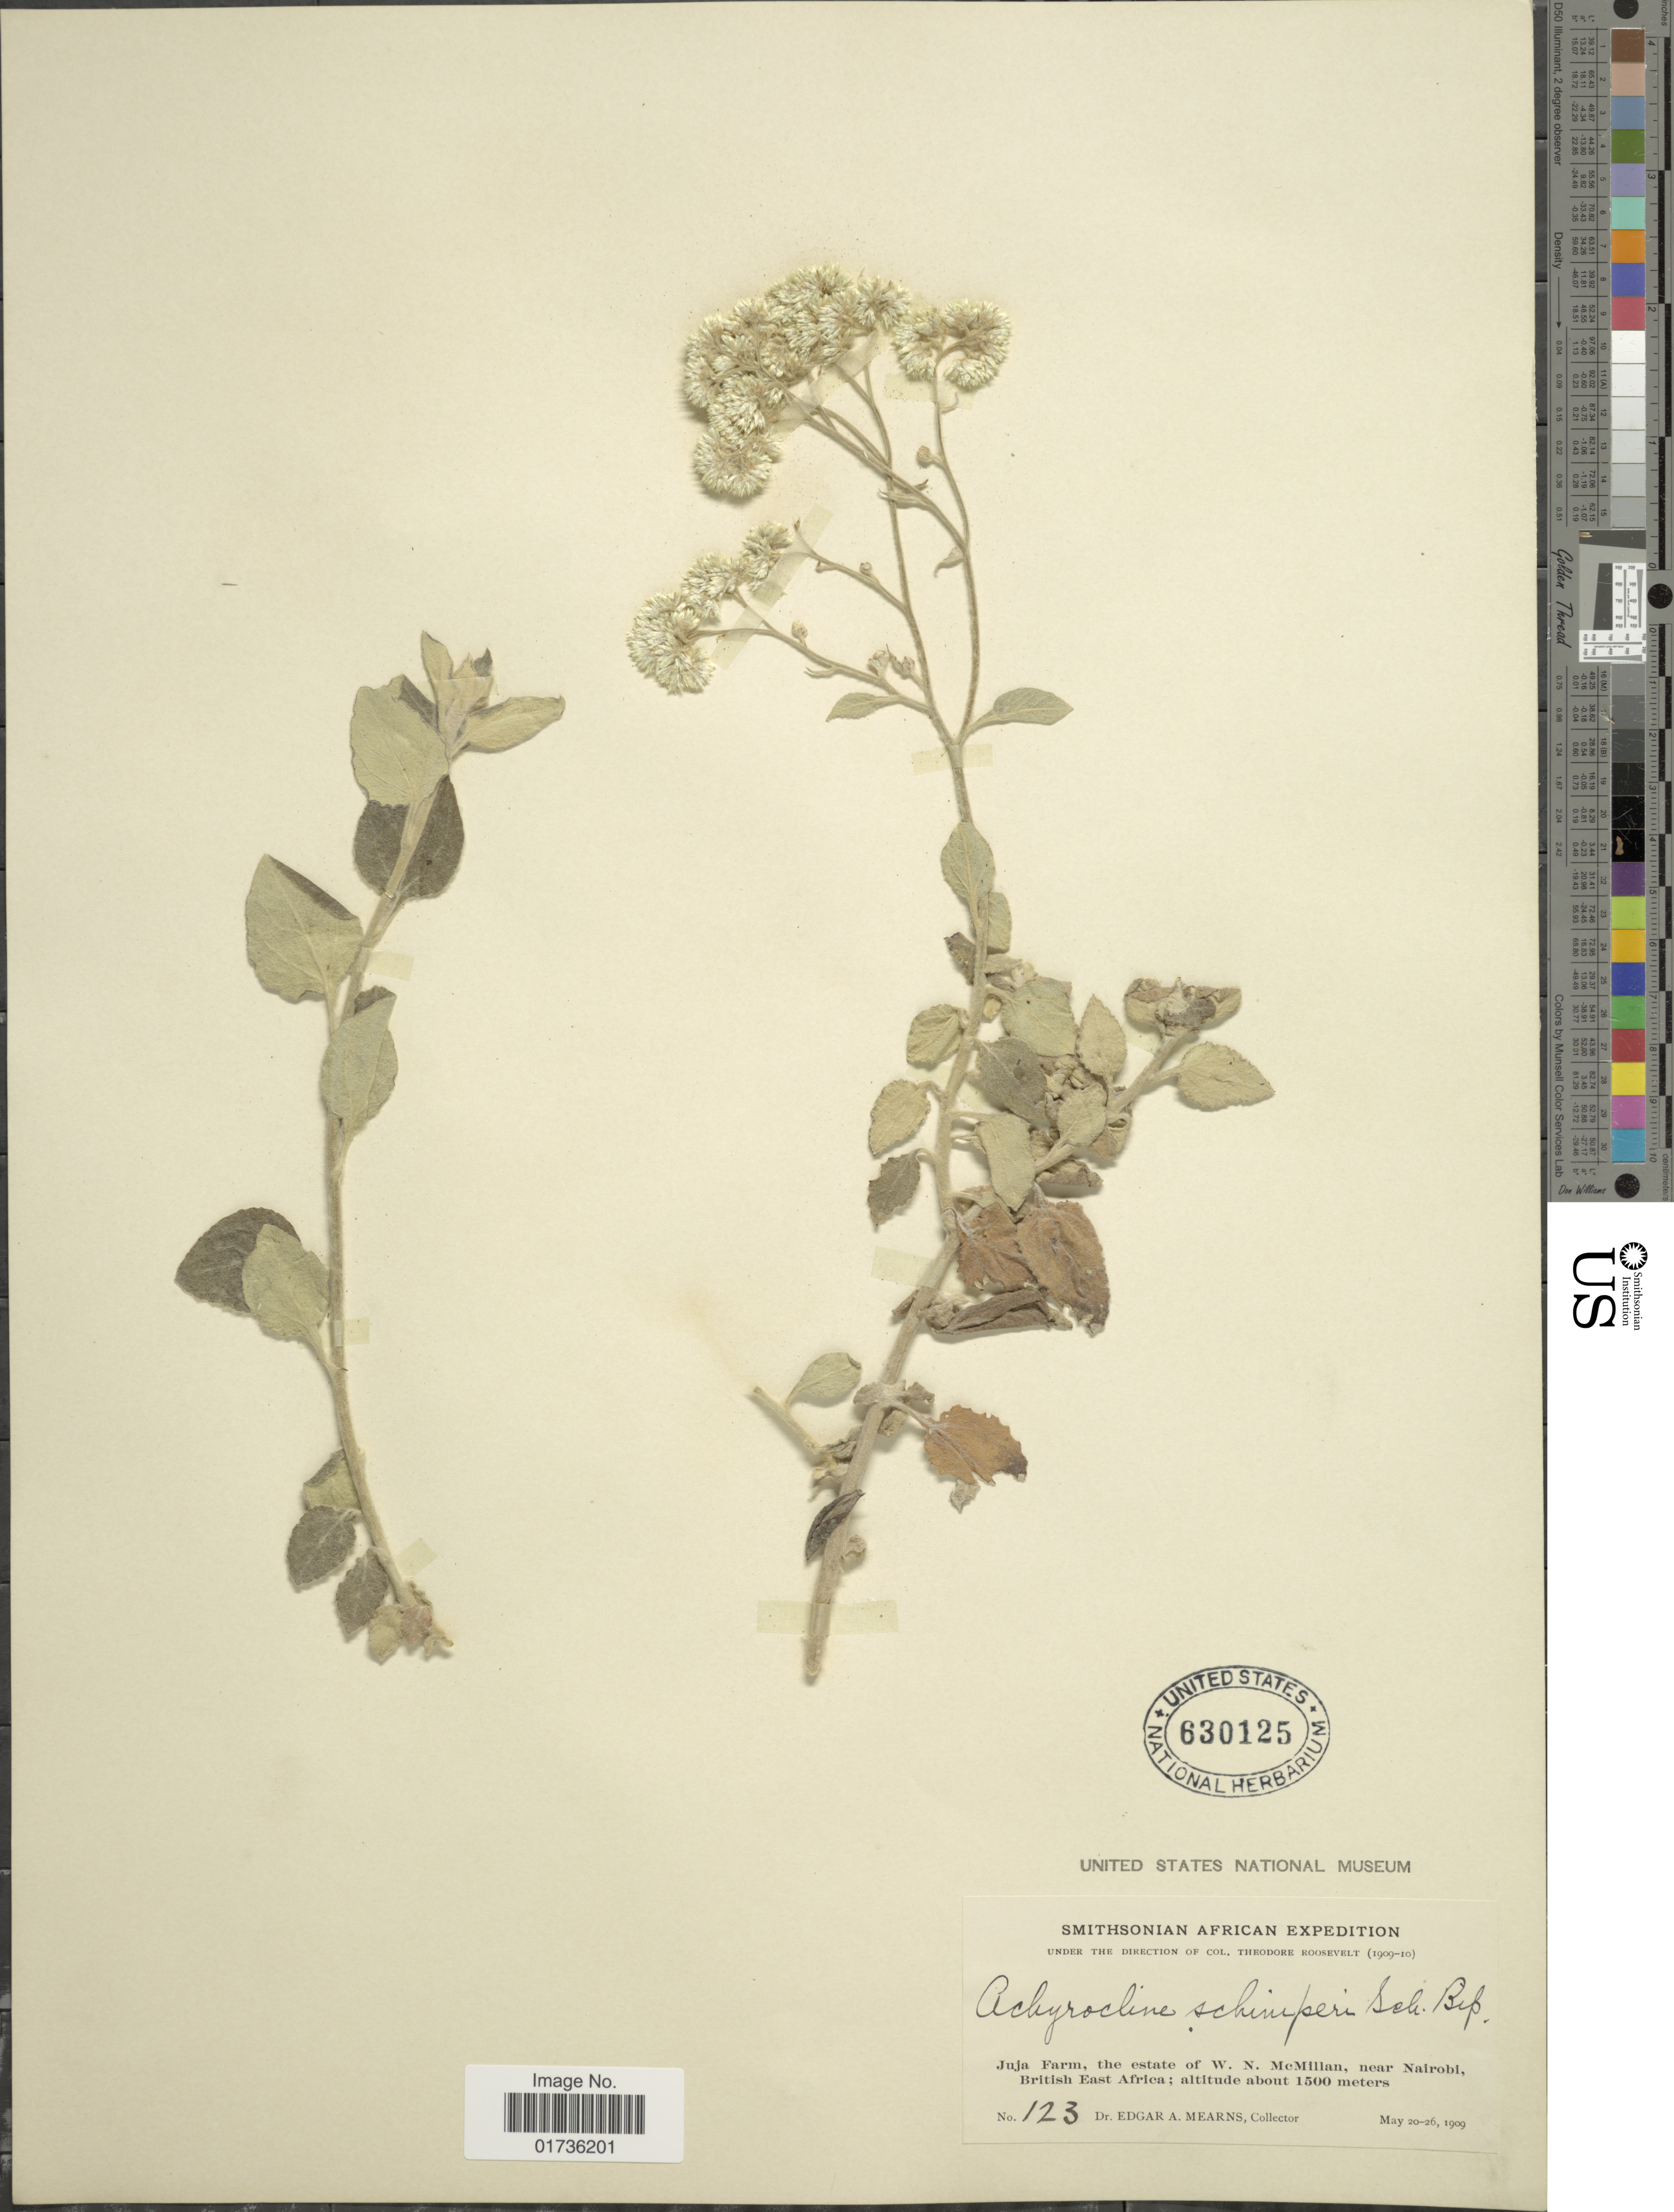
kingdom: Plantae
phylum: Tracheophyta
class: Magnoliopsida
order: Asterales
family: Asteraceae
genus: Achyrocline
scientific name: Achyrocline schimperi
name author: Sch. Bip. ex A. Rich.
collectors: E. A. Mearns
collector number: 123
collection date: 1909-05-20/1909-05-26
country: Kenya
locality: Juja Farm, tghe estate of W.N. McMillan, near Nairobi, British East Africa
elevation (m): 1500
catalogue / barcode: US 630125